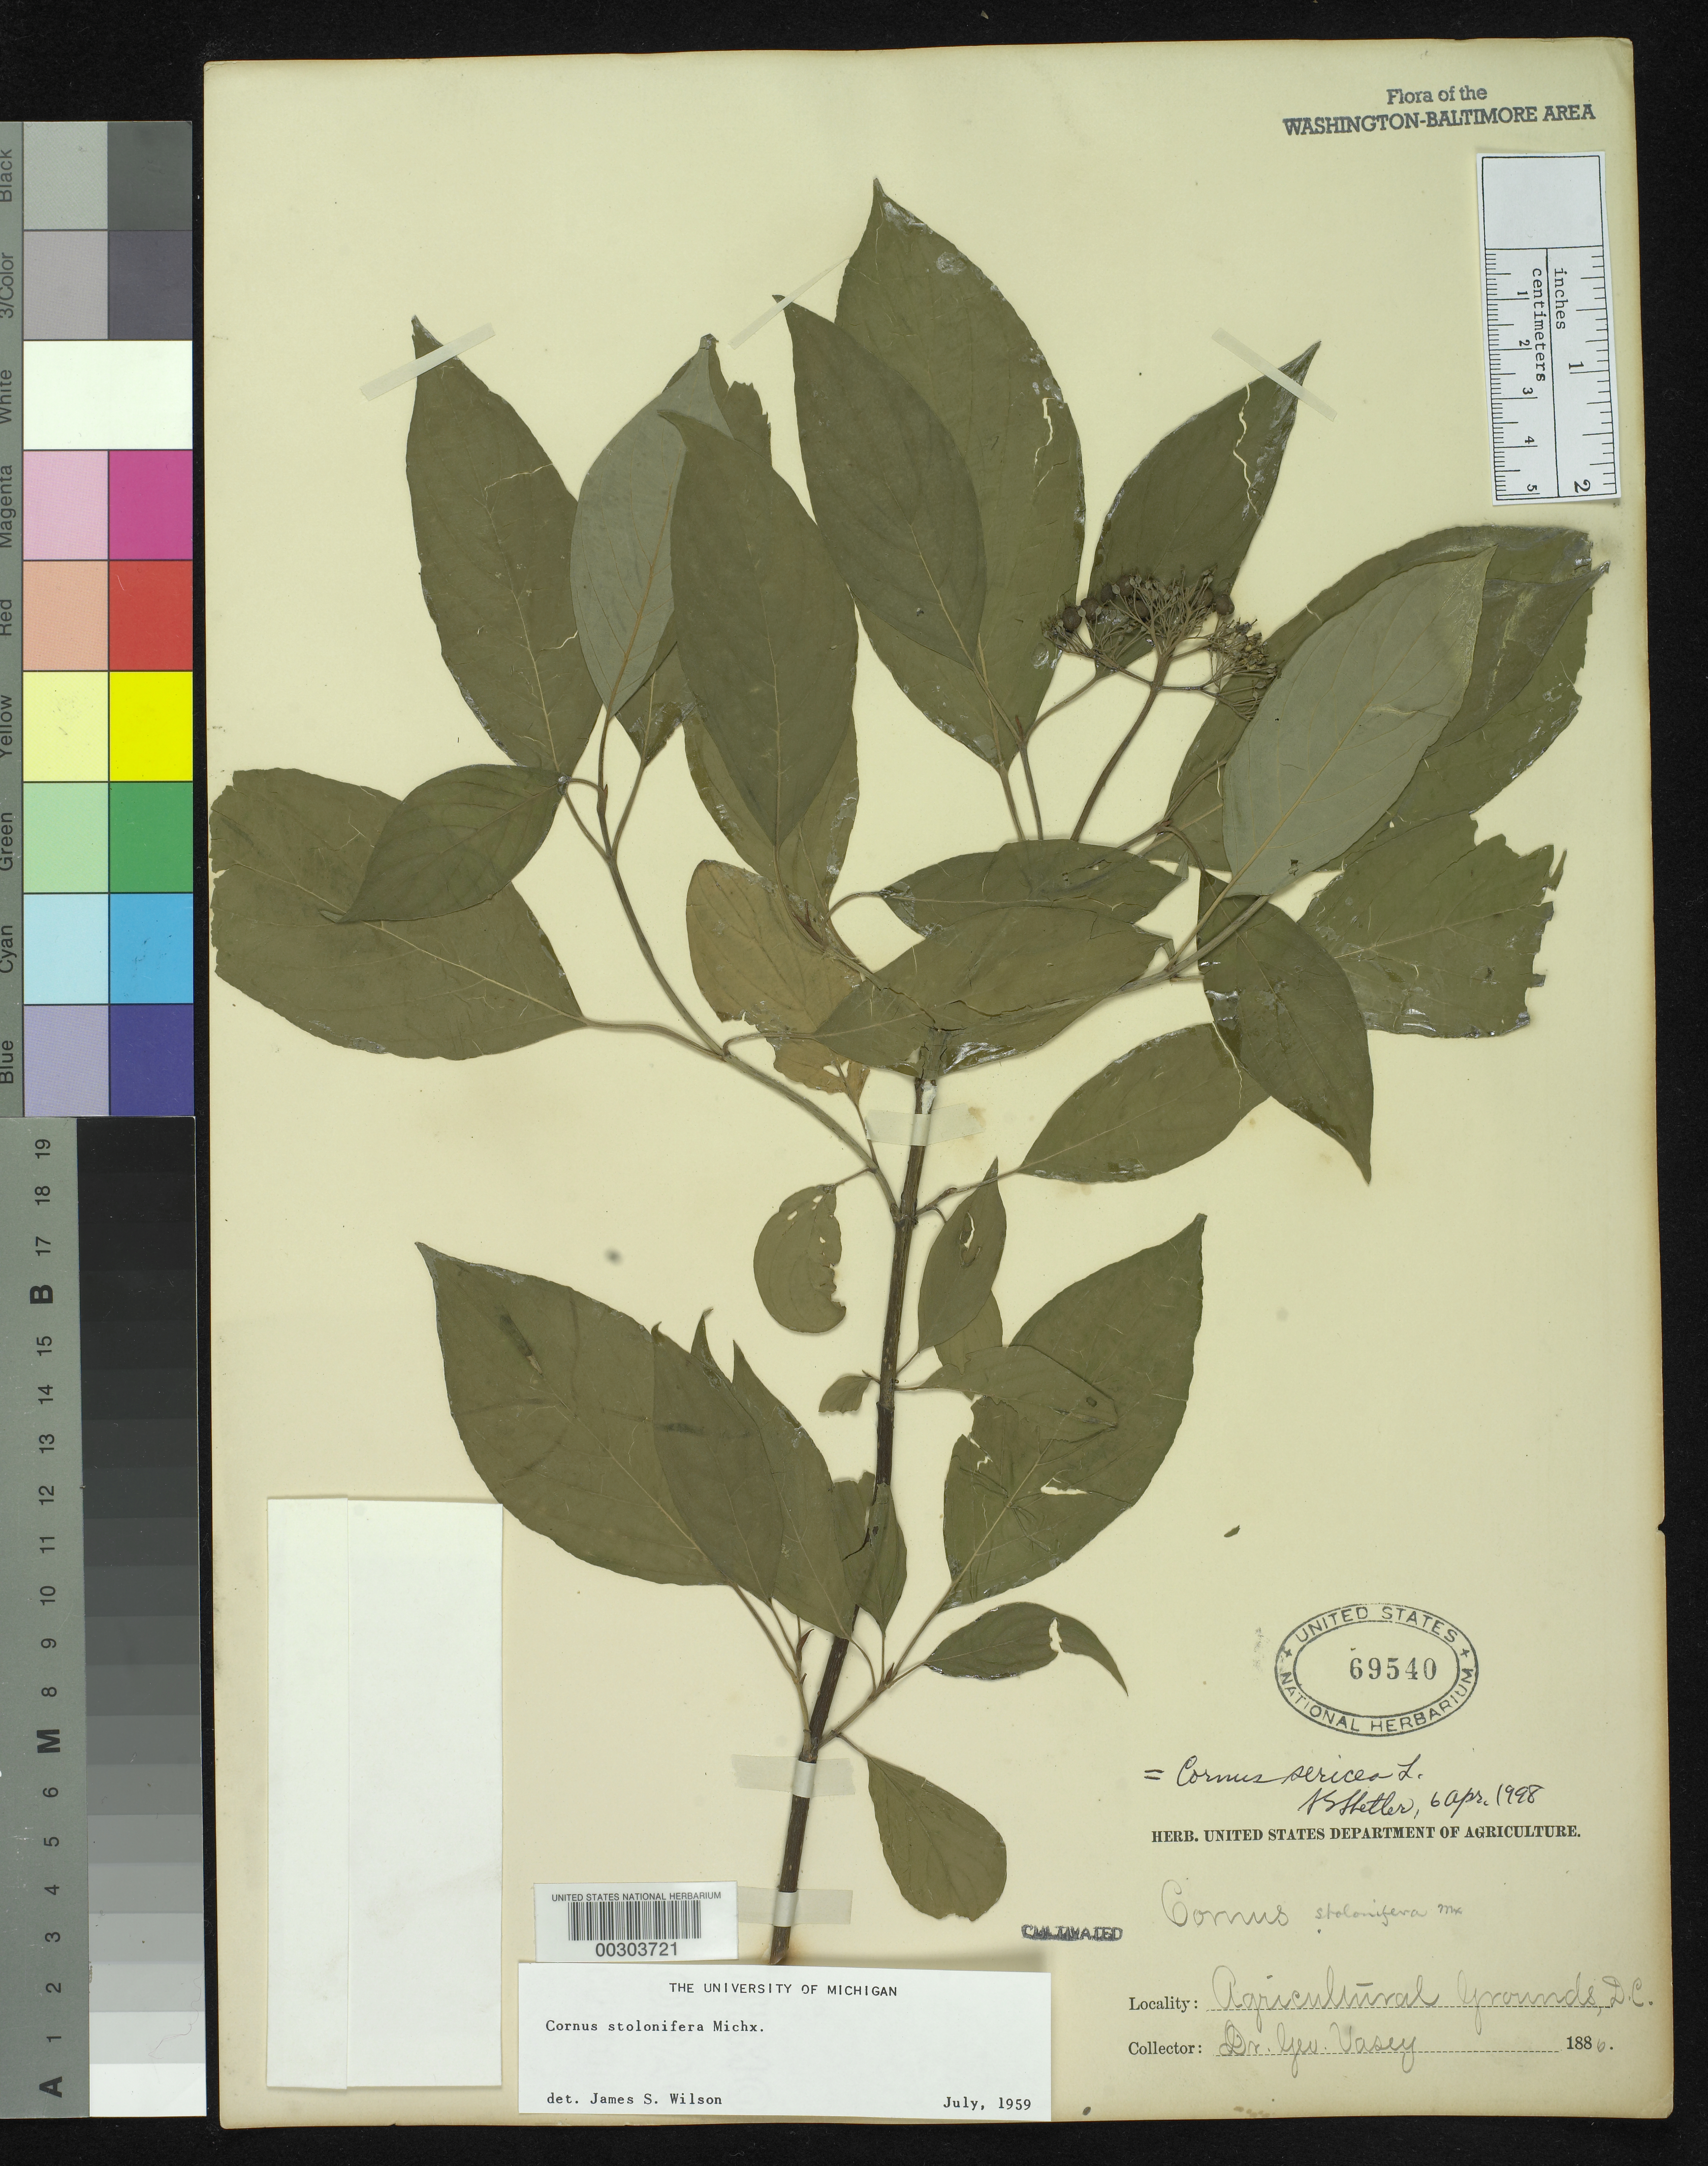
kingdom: Plantae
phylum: Tracheophyta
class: Magnoliopsida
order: Cornales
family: Cornaceae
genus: Cornus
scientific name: Cornus sericea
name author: L.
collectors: G. R. Vasey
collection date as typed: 1886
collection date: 1886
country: United States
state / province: District of Columbia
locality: Department of Agriculture grounds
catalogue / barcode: US 69540